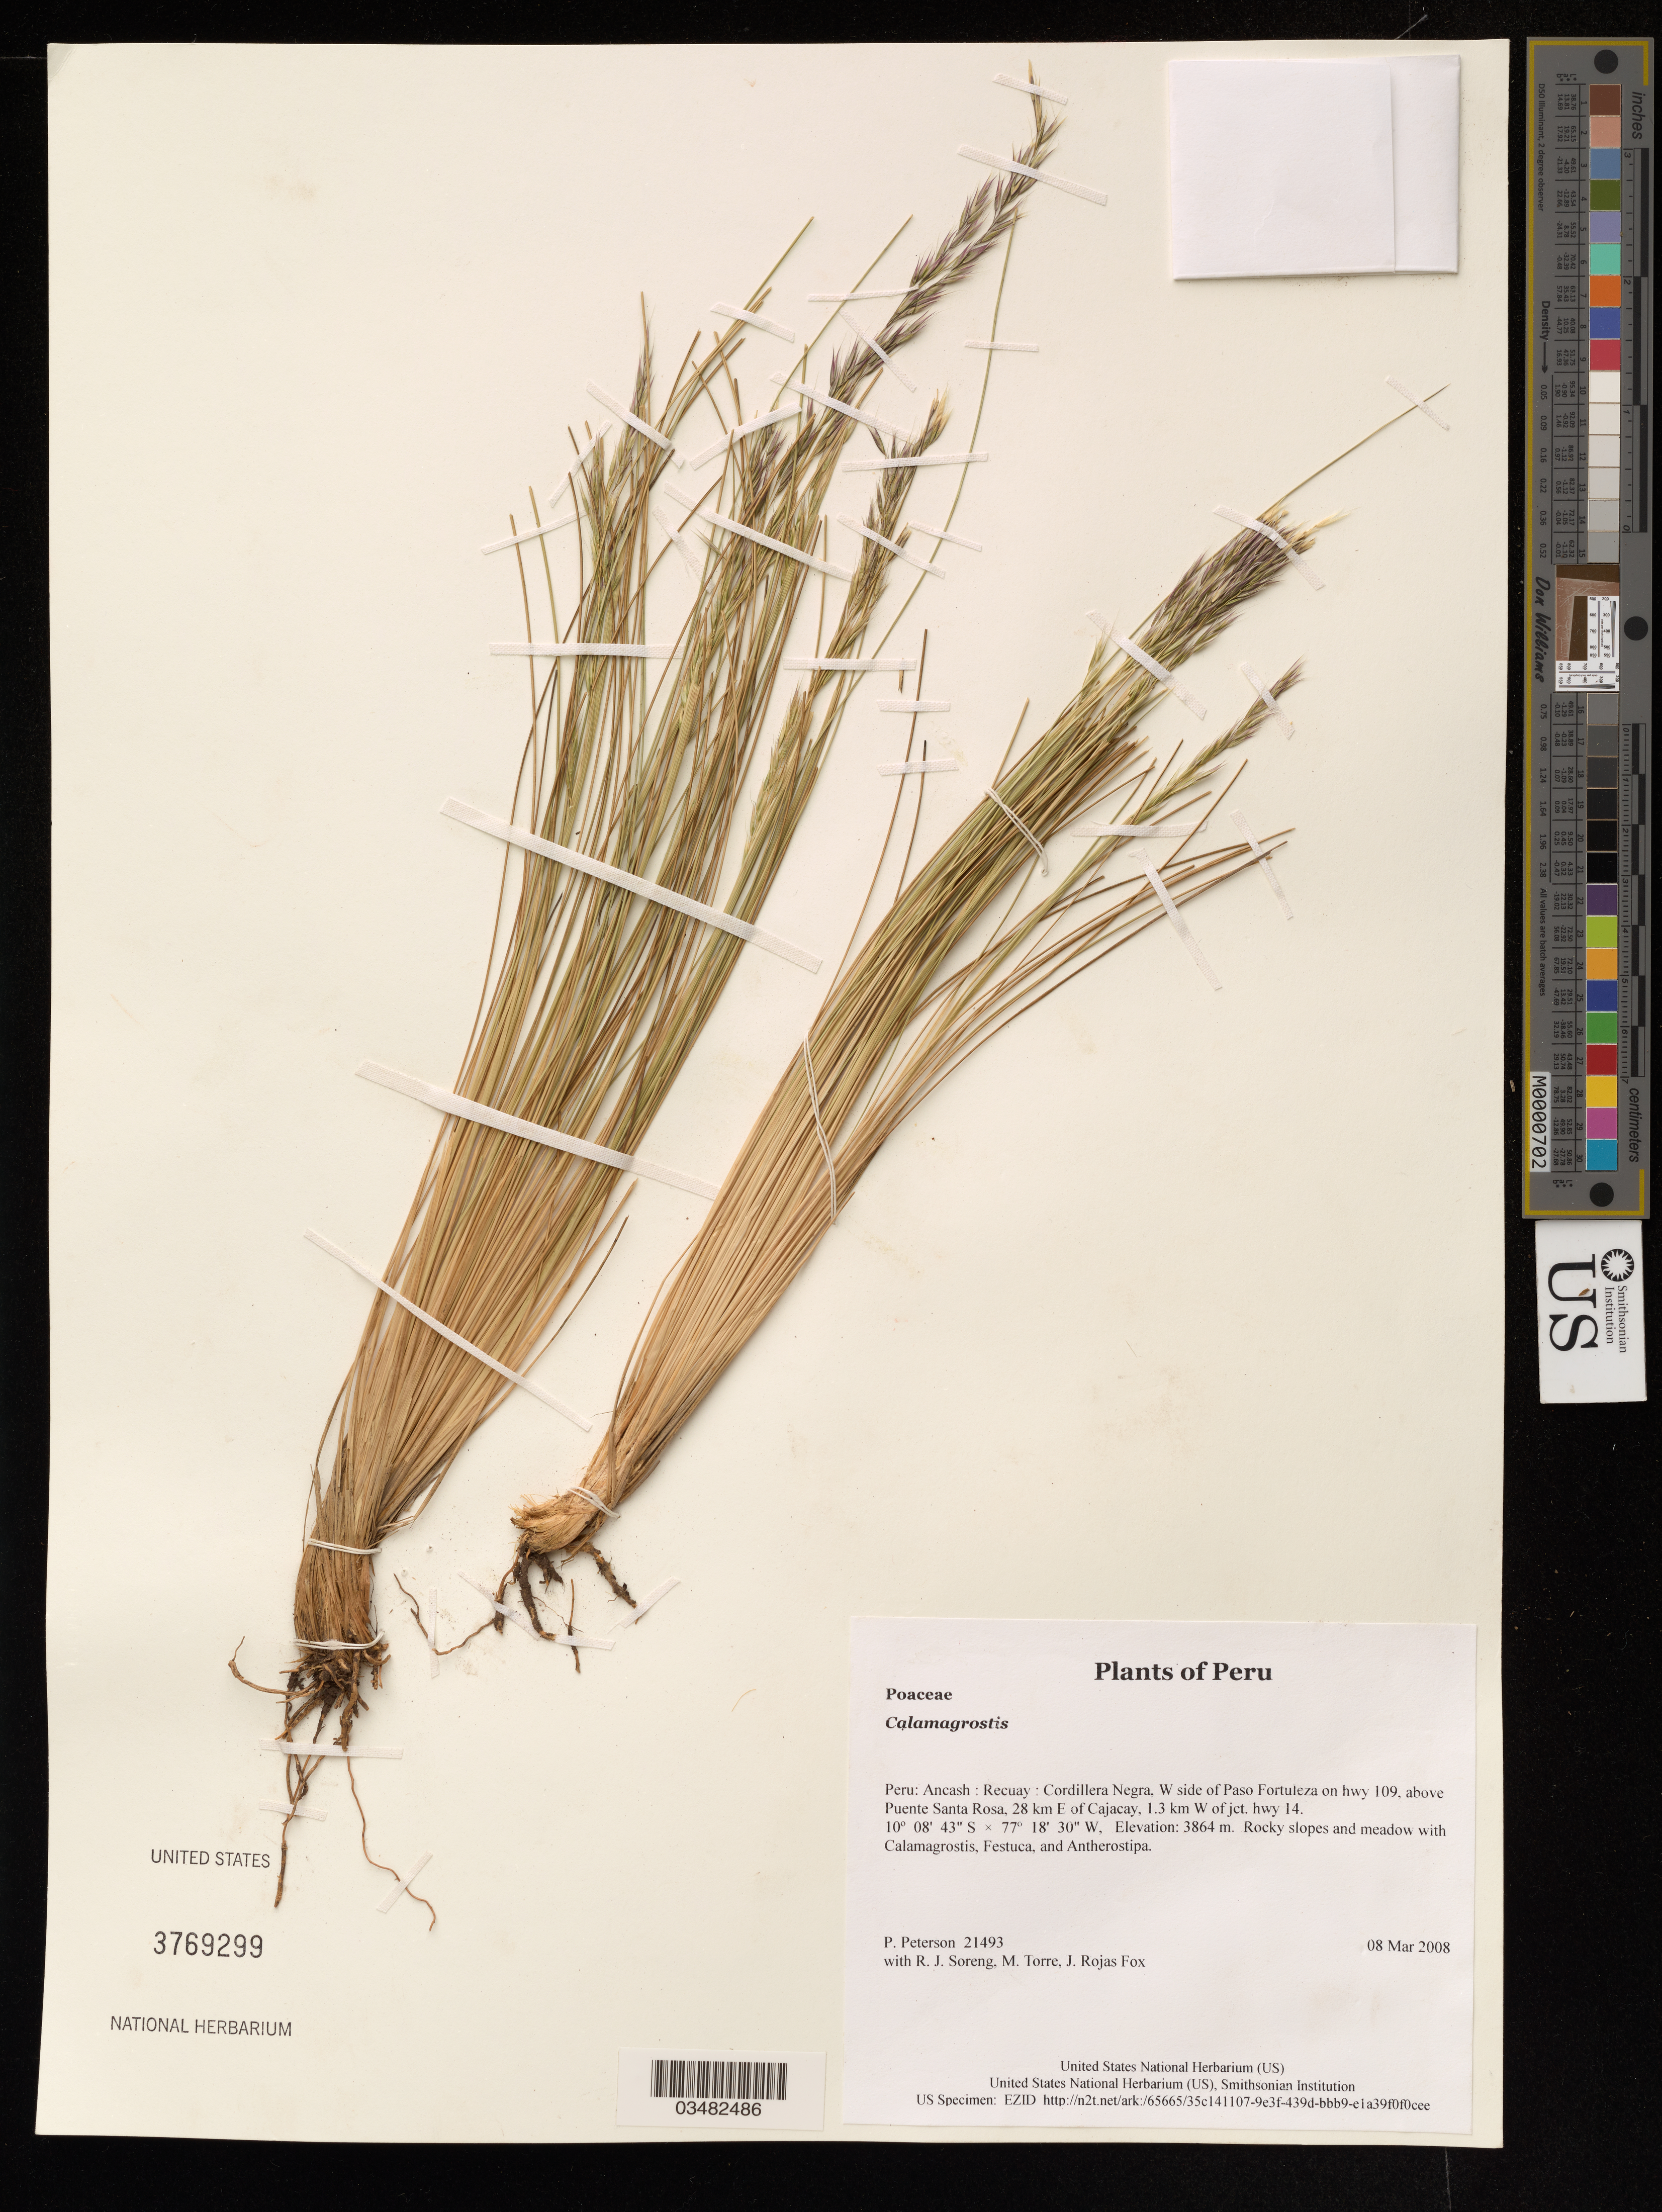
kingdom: Plantae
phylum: Tracheophyta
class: Liliopsida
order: Poales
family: Poaceae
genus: Calamagrostis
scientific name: Calamagrostis sp.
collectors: P. M. Peterson, R. J. Soreng, M. Torre & J. Rojas Fox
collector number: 21493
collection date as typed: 08 Mar 2008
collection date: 2008-03-08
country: Peru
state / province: Ancash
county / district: Recuay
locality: Cordillera Negra, W side of Paso Fortuleza on hwy 109, above Puente Santa Rosa, 28 km E of Cajacay, 1.3 km W of jct. hwy 14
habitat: Rocky slopes and meadow with Calamagrostis, Festuca, and Antherostipa.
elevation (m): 3864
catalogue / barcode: US 3771299